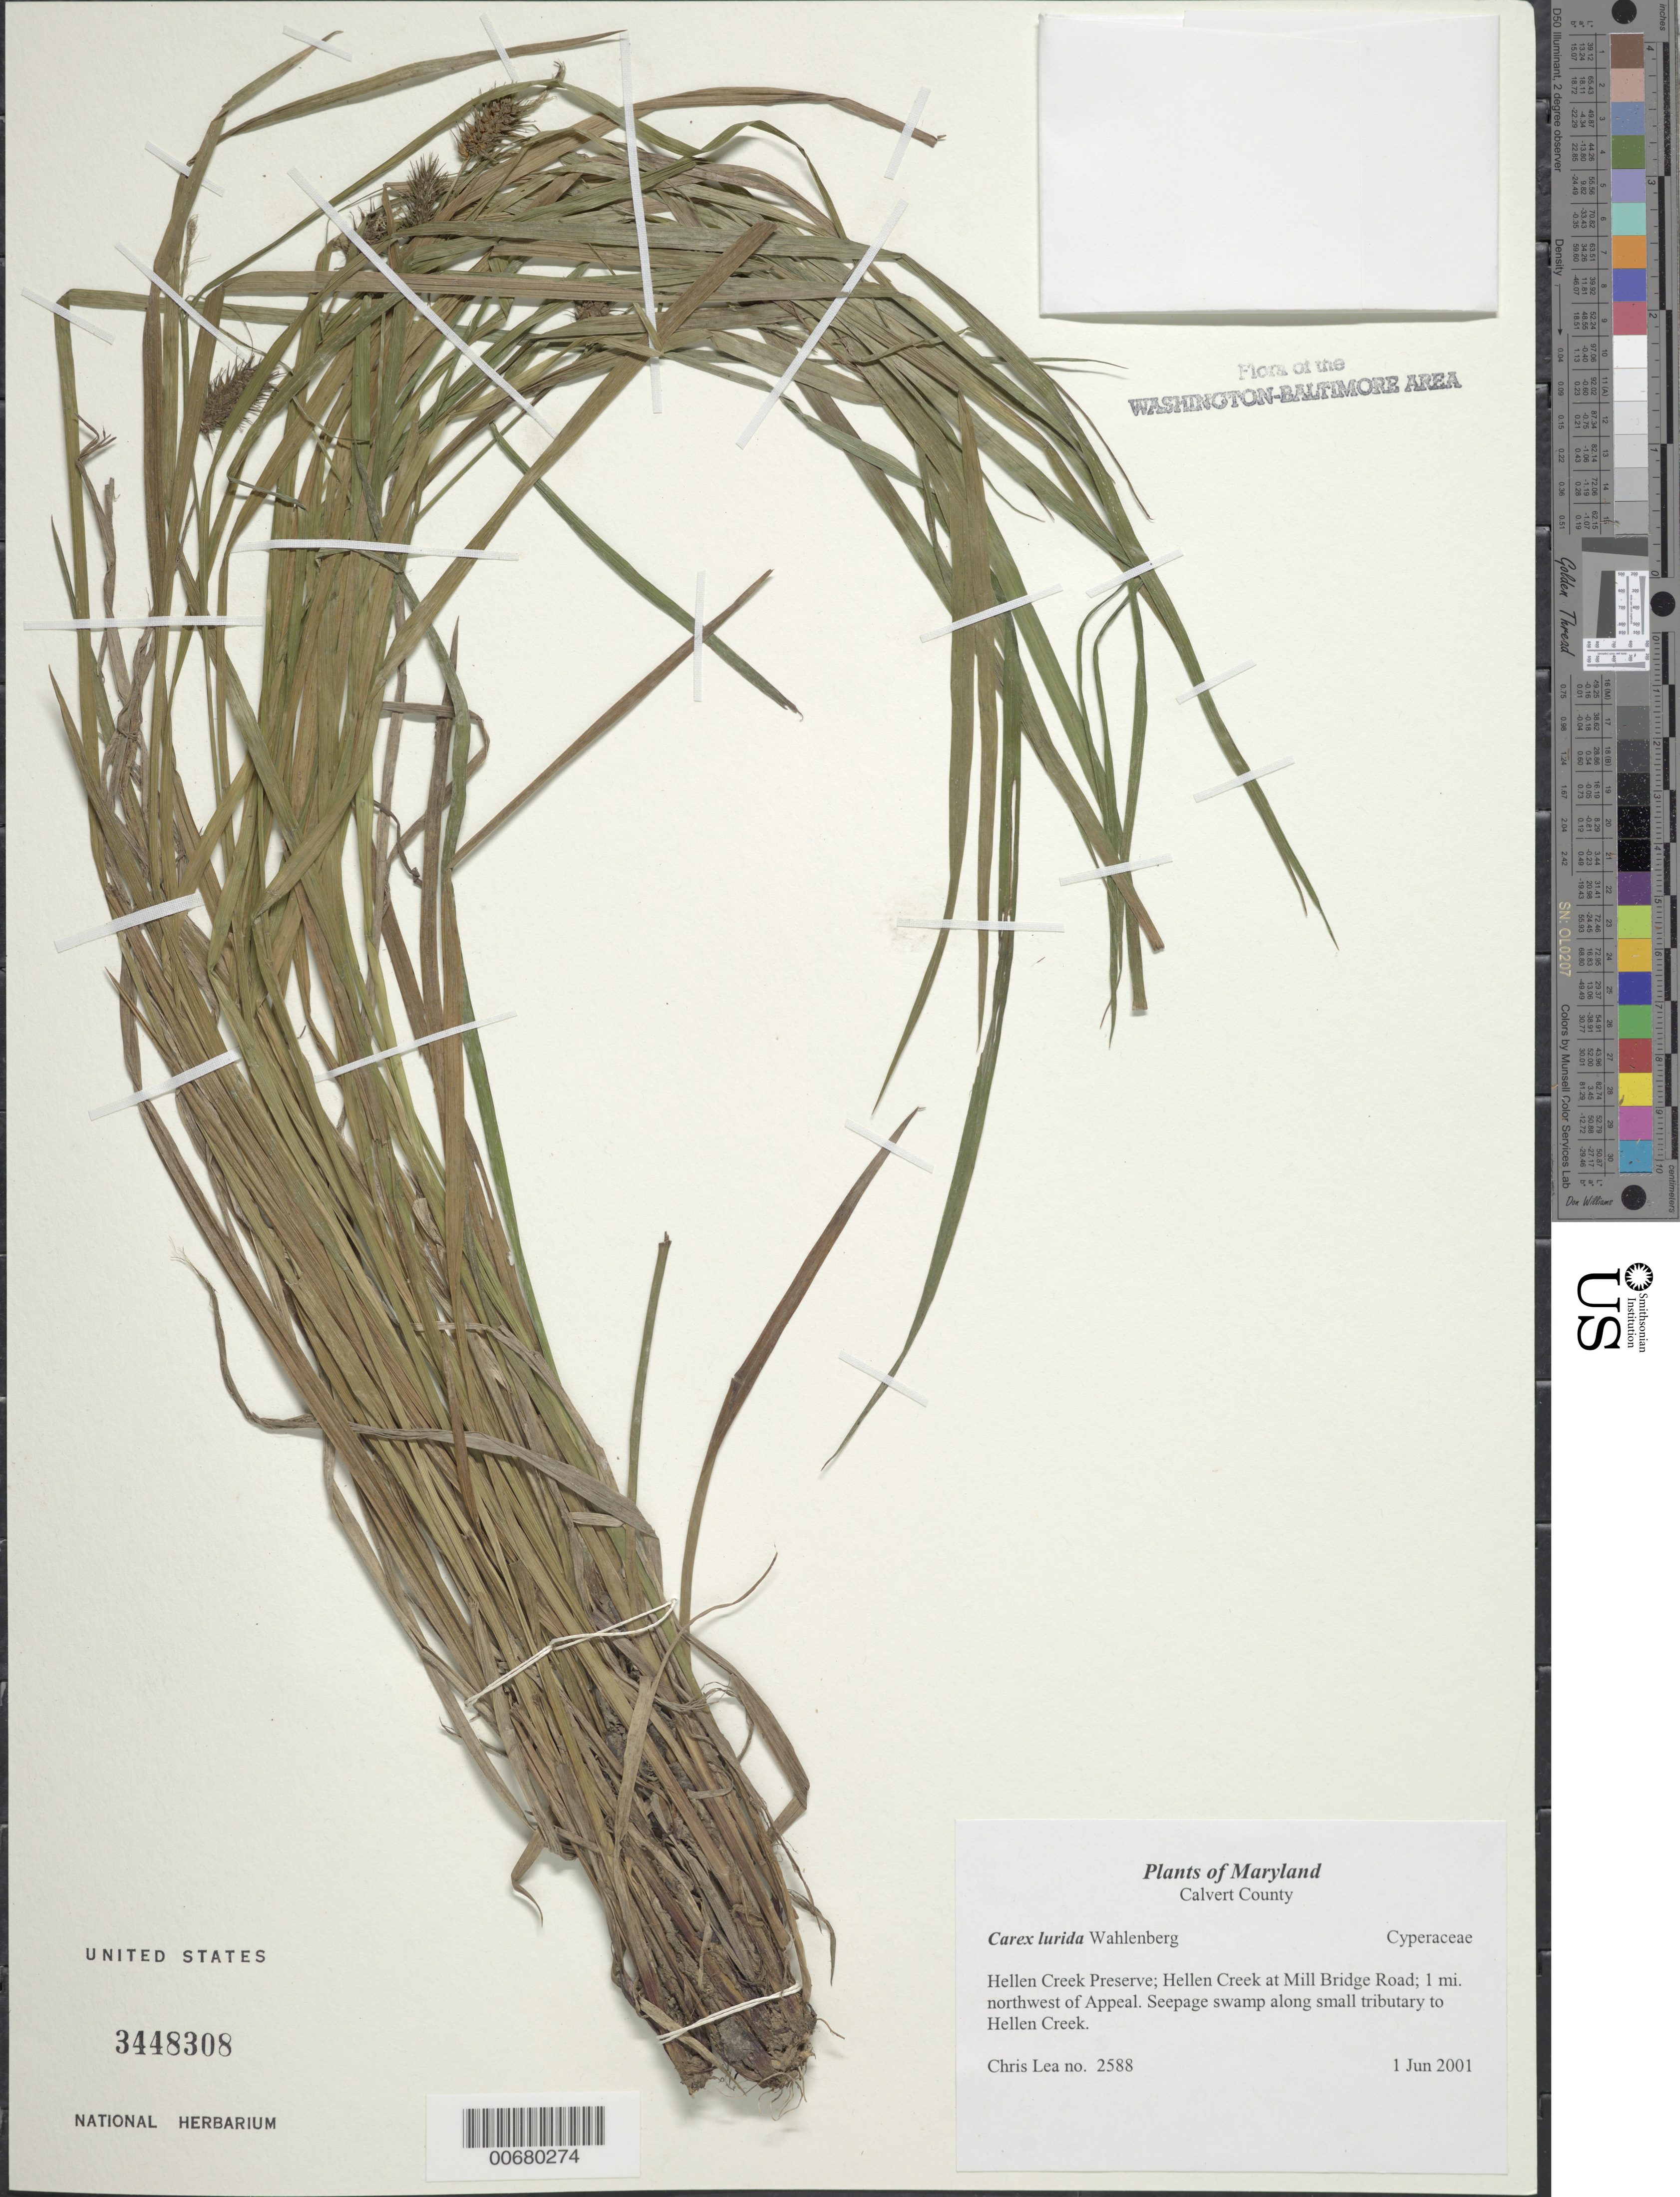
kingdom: Plantae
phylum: Tracheophyta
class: Liliopsida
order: Poales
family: Cyperaceae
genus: Carex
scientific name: Carex lurida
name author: Wahlenb.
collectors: C. Lea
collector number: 2588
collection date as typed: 1 Jun 2001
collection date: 2001-06-01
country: United States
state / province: Maryland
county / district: Calvert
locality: Hellen Creek Preserve; Hellen Creek at Mill Bridge Road; 1 mi. northwest of Appeal.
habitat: Seepage swamp along small tributary .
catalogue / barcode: US 3448308